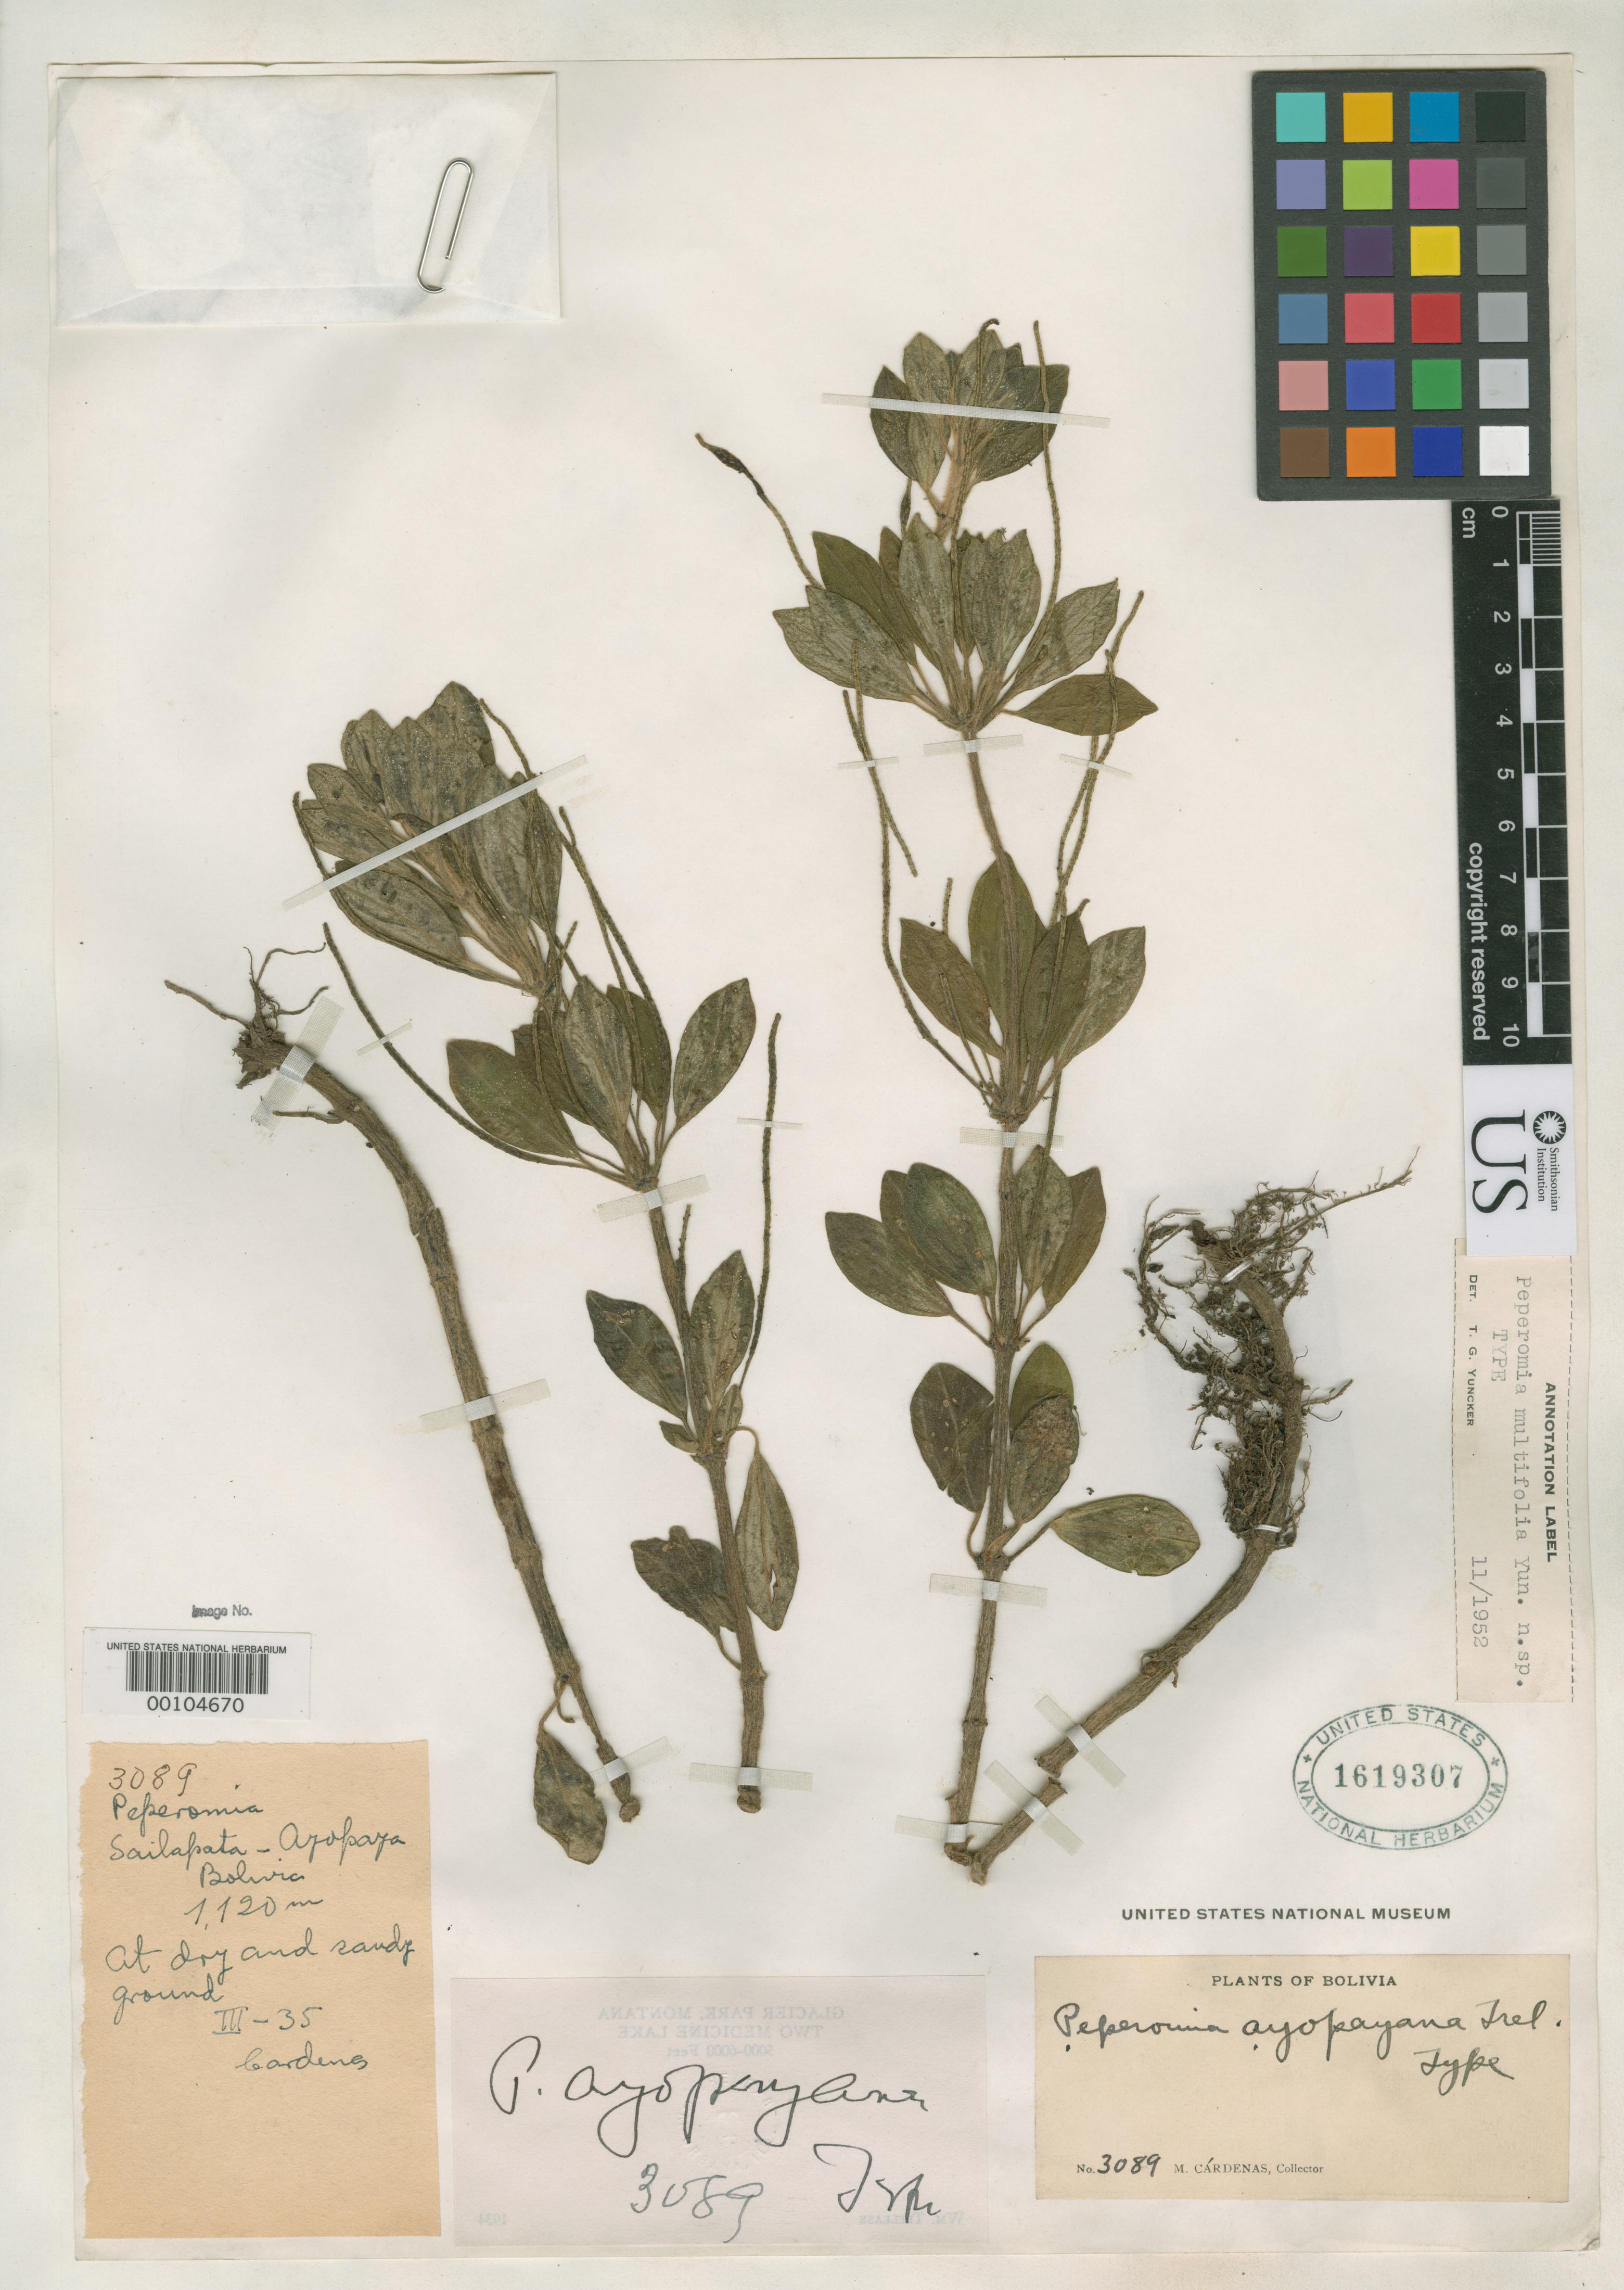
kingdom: Plantae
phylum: Tracheophyta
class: Magnoliopsida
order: Piperales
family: Piperaceae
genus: Peperomia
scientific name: Peperomia multifolia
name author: Yunck.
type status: Holotype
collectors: M. Cárdenas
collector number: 3089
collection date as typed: Mar 1935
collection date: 1935-03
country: Bolivia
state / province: Cochabamba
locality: Sailapata-Ayopaya.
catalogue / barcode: US 1619307